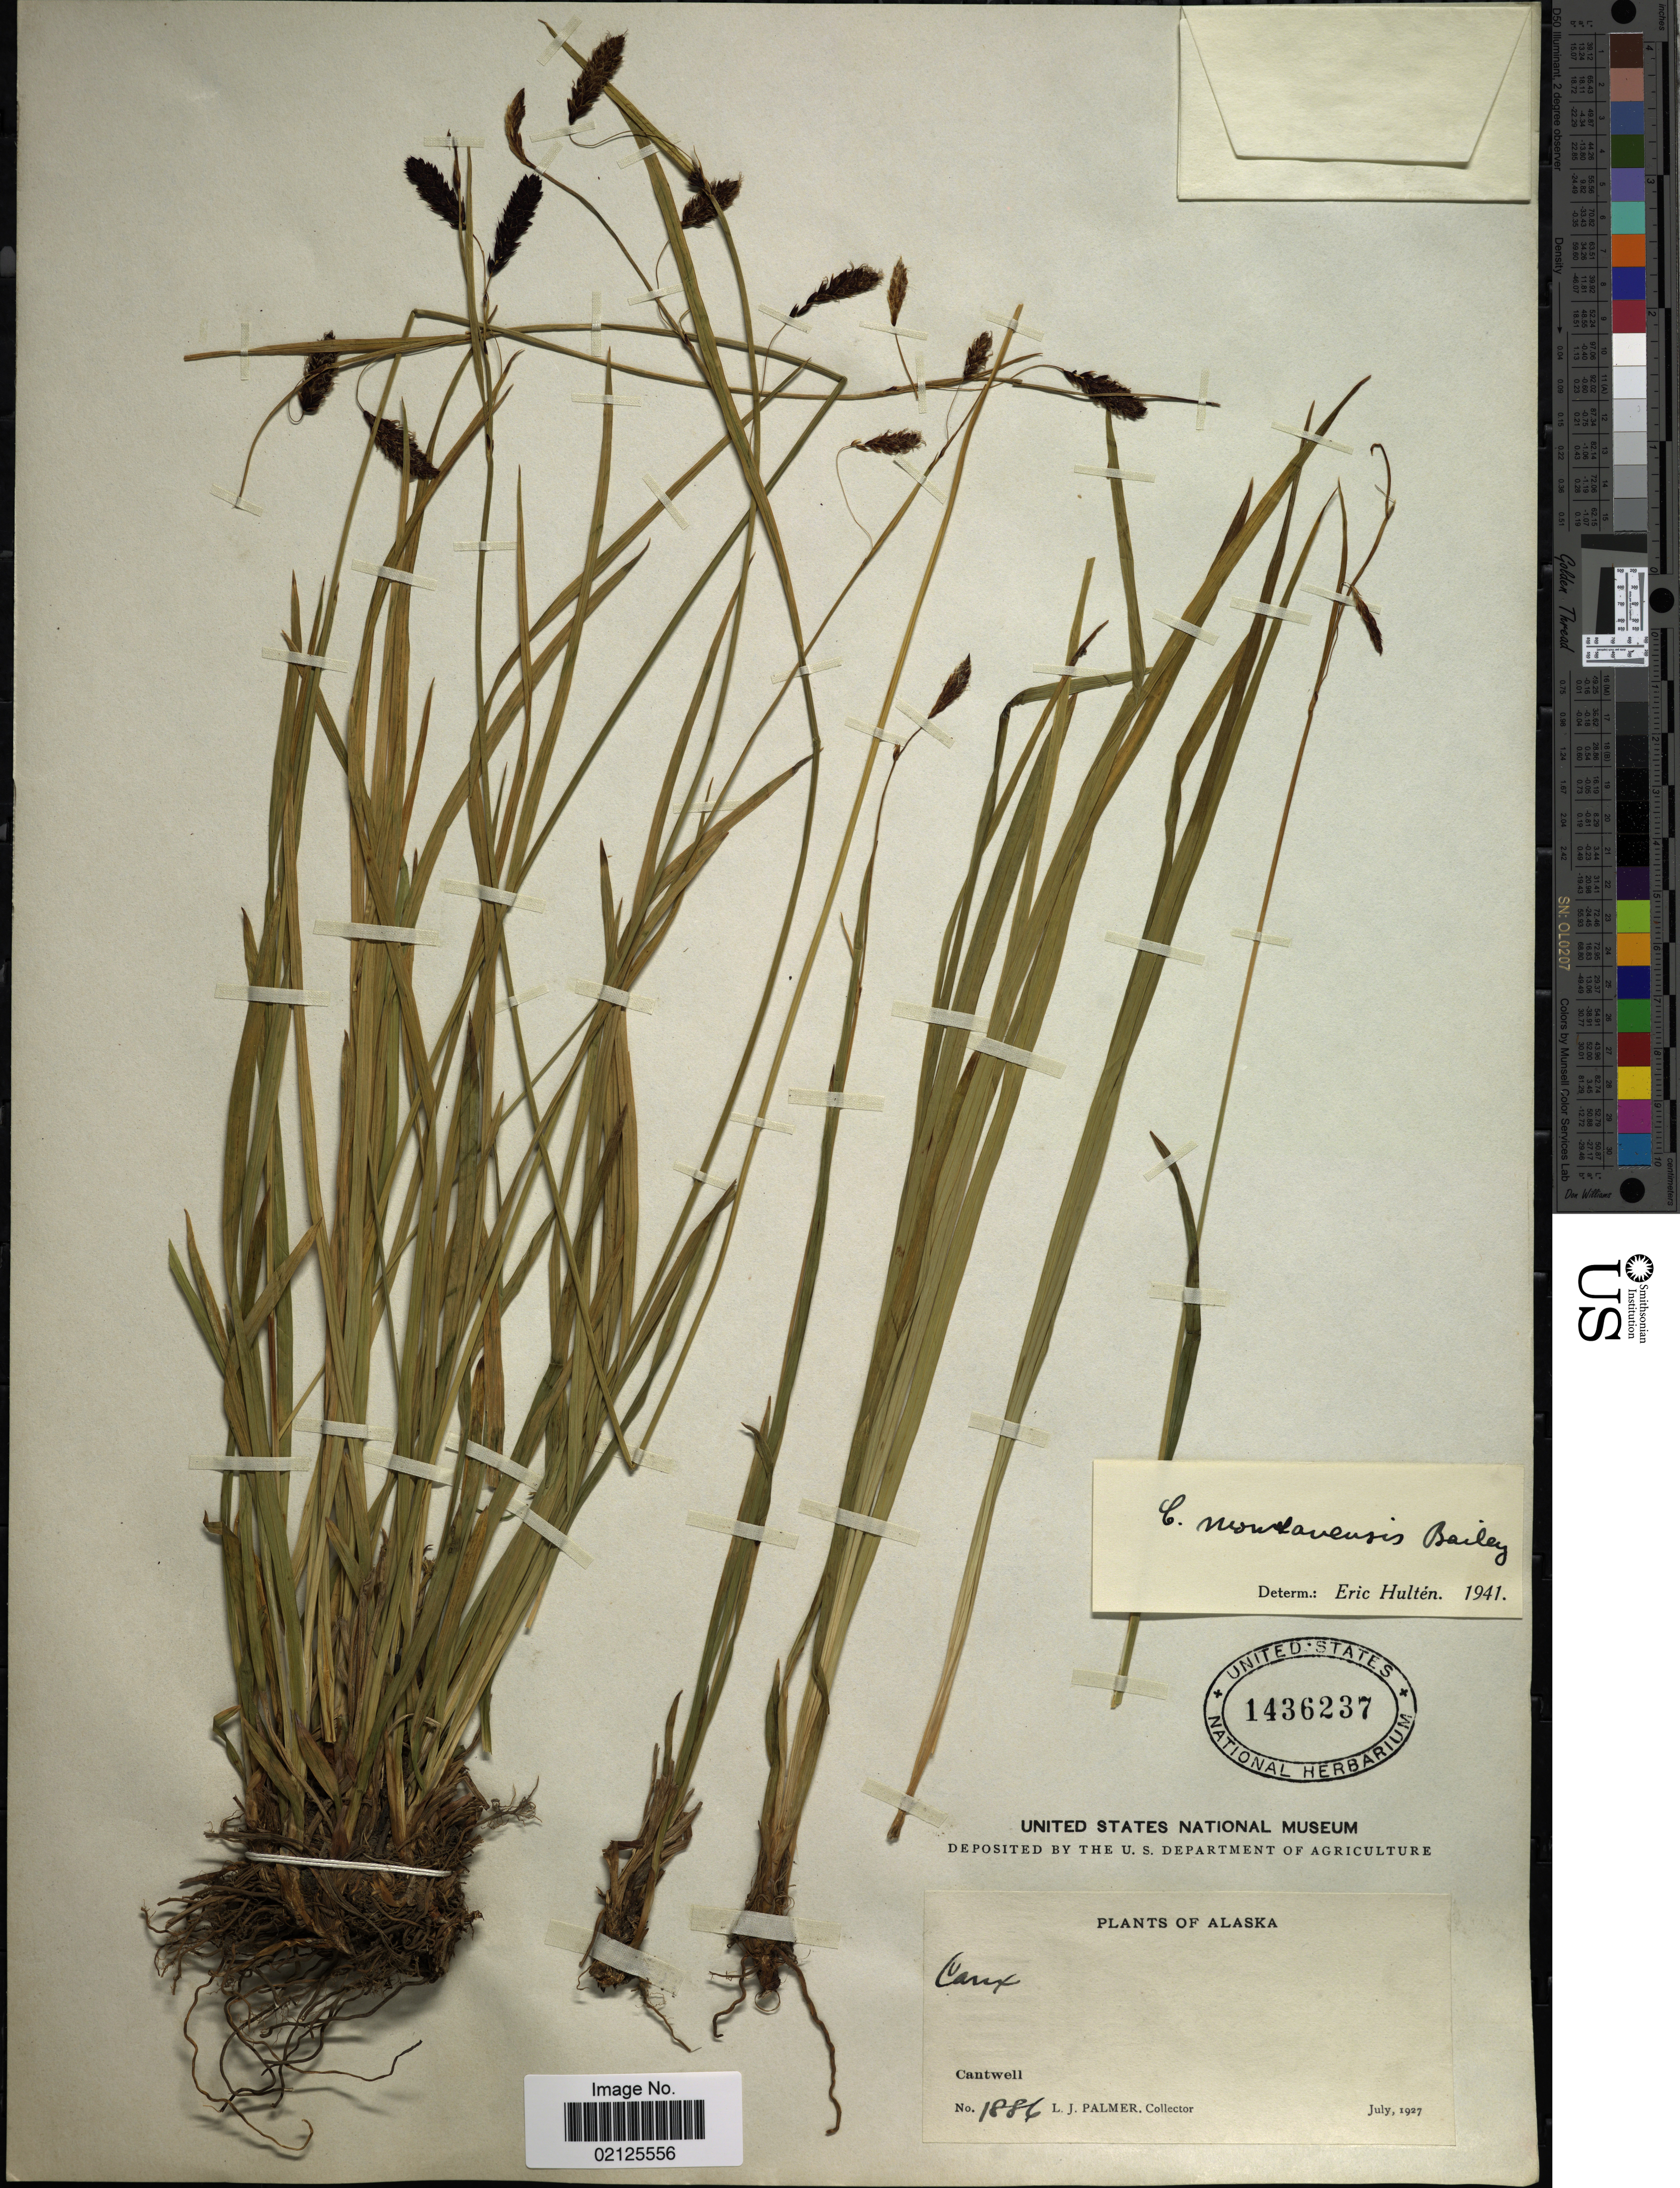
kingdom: Plantae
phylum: Tracheophyta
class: Liliopsida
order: Poales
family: Cyperaceae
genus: Carex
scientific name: Carex podocarpa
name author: R. Br.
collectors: L. J. Palmer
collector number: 1886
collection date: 1927-07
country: United States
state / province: Alaska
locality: Cantwell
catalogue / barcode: US 1436237